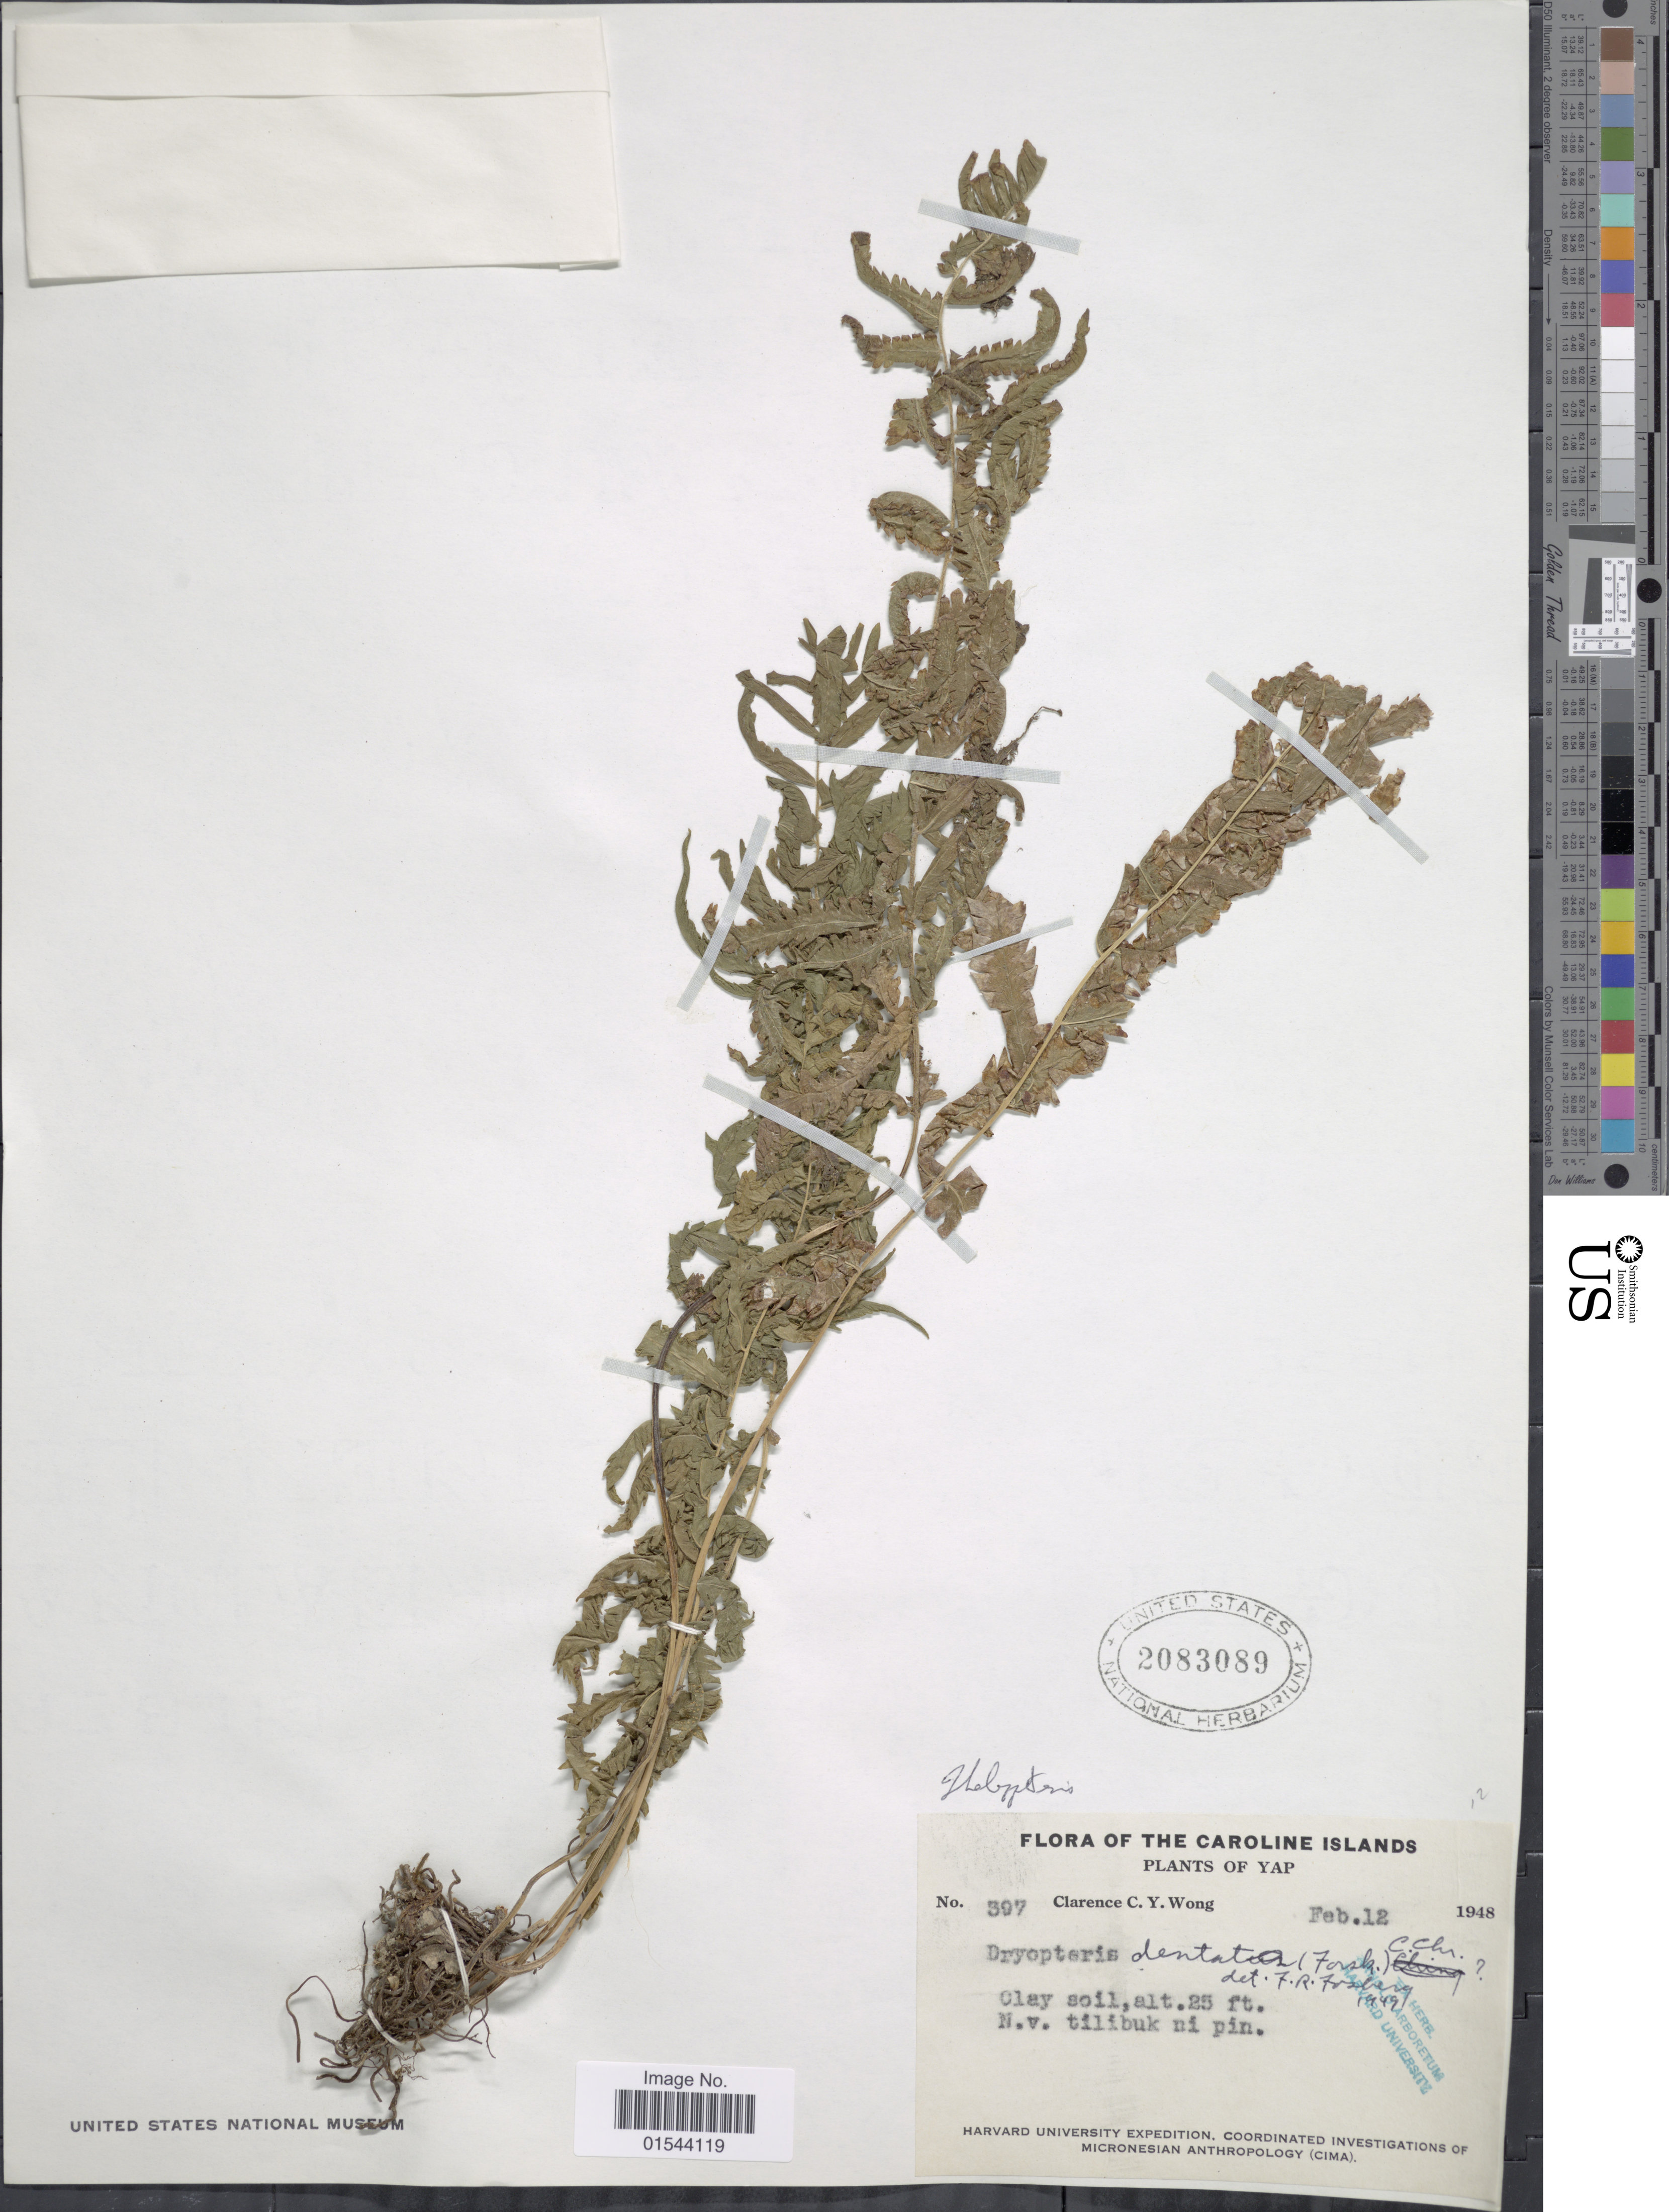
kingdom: Plantae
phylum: Tracheophyta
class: Polypodiopsida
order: Polypodiales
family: Thelypteridaceae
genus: Christella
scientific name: Christella dentata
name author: (Forssk.) Brownsey & Jermy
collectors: C. Y. C. Wong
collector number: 397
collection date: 1948-02-12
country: Micronesia, Federated States of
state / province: Yap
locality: The Caroline Islands, N.v. tilibuk ni pin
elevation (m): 8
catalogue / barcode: US 2083089